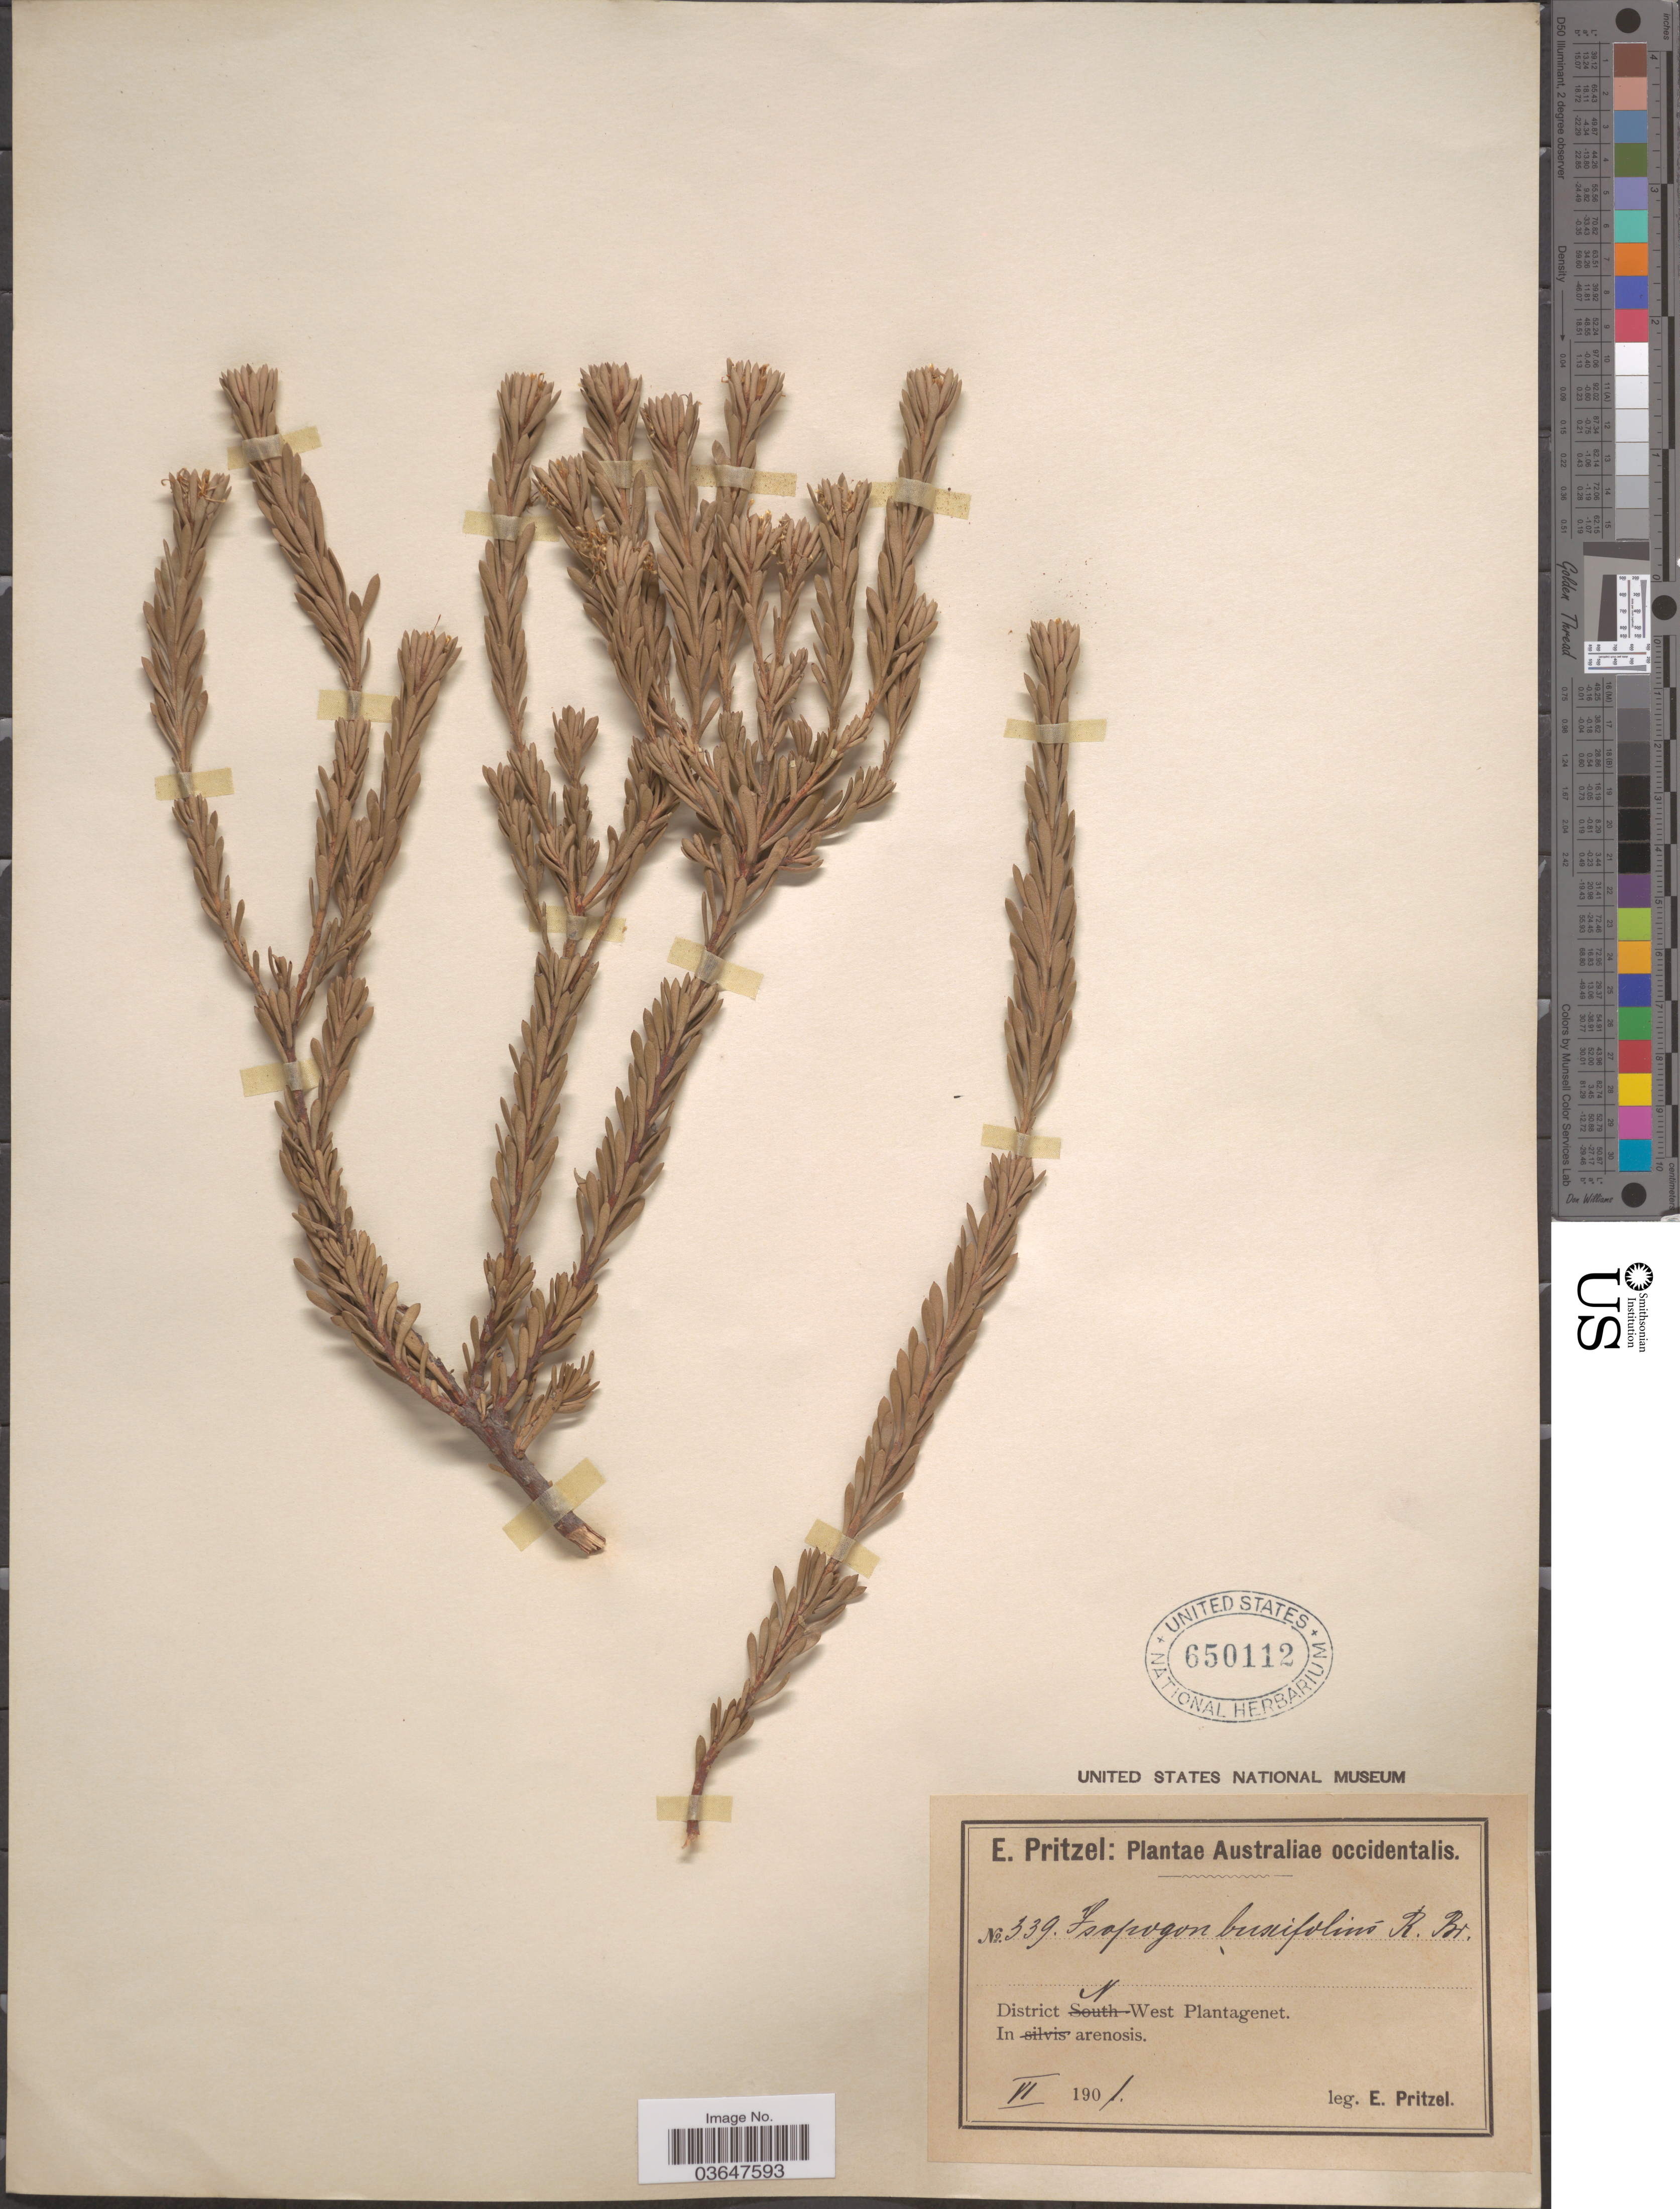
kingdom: Plantae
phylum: Tracheophyta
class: Magnoliopsida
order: Proteales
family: Proteaceae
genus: Isopogon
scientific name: Isopogon buxifolius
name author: R. Br.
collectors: E. G. Pritzel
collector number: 339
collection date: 1901-06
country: Australia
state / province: Western Australia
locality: Australiae occidentalis. District N West Plantagenet. In arenosis.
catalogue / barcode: US 650112